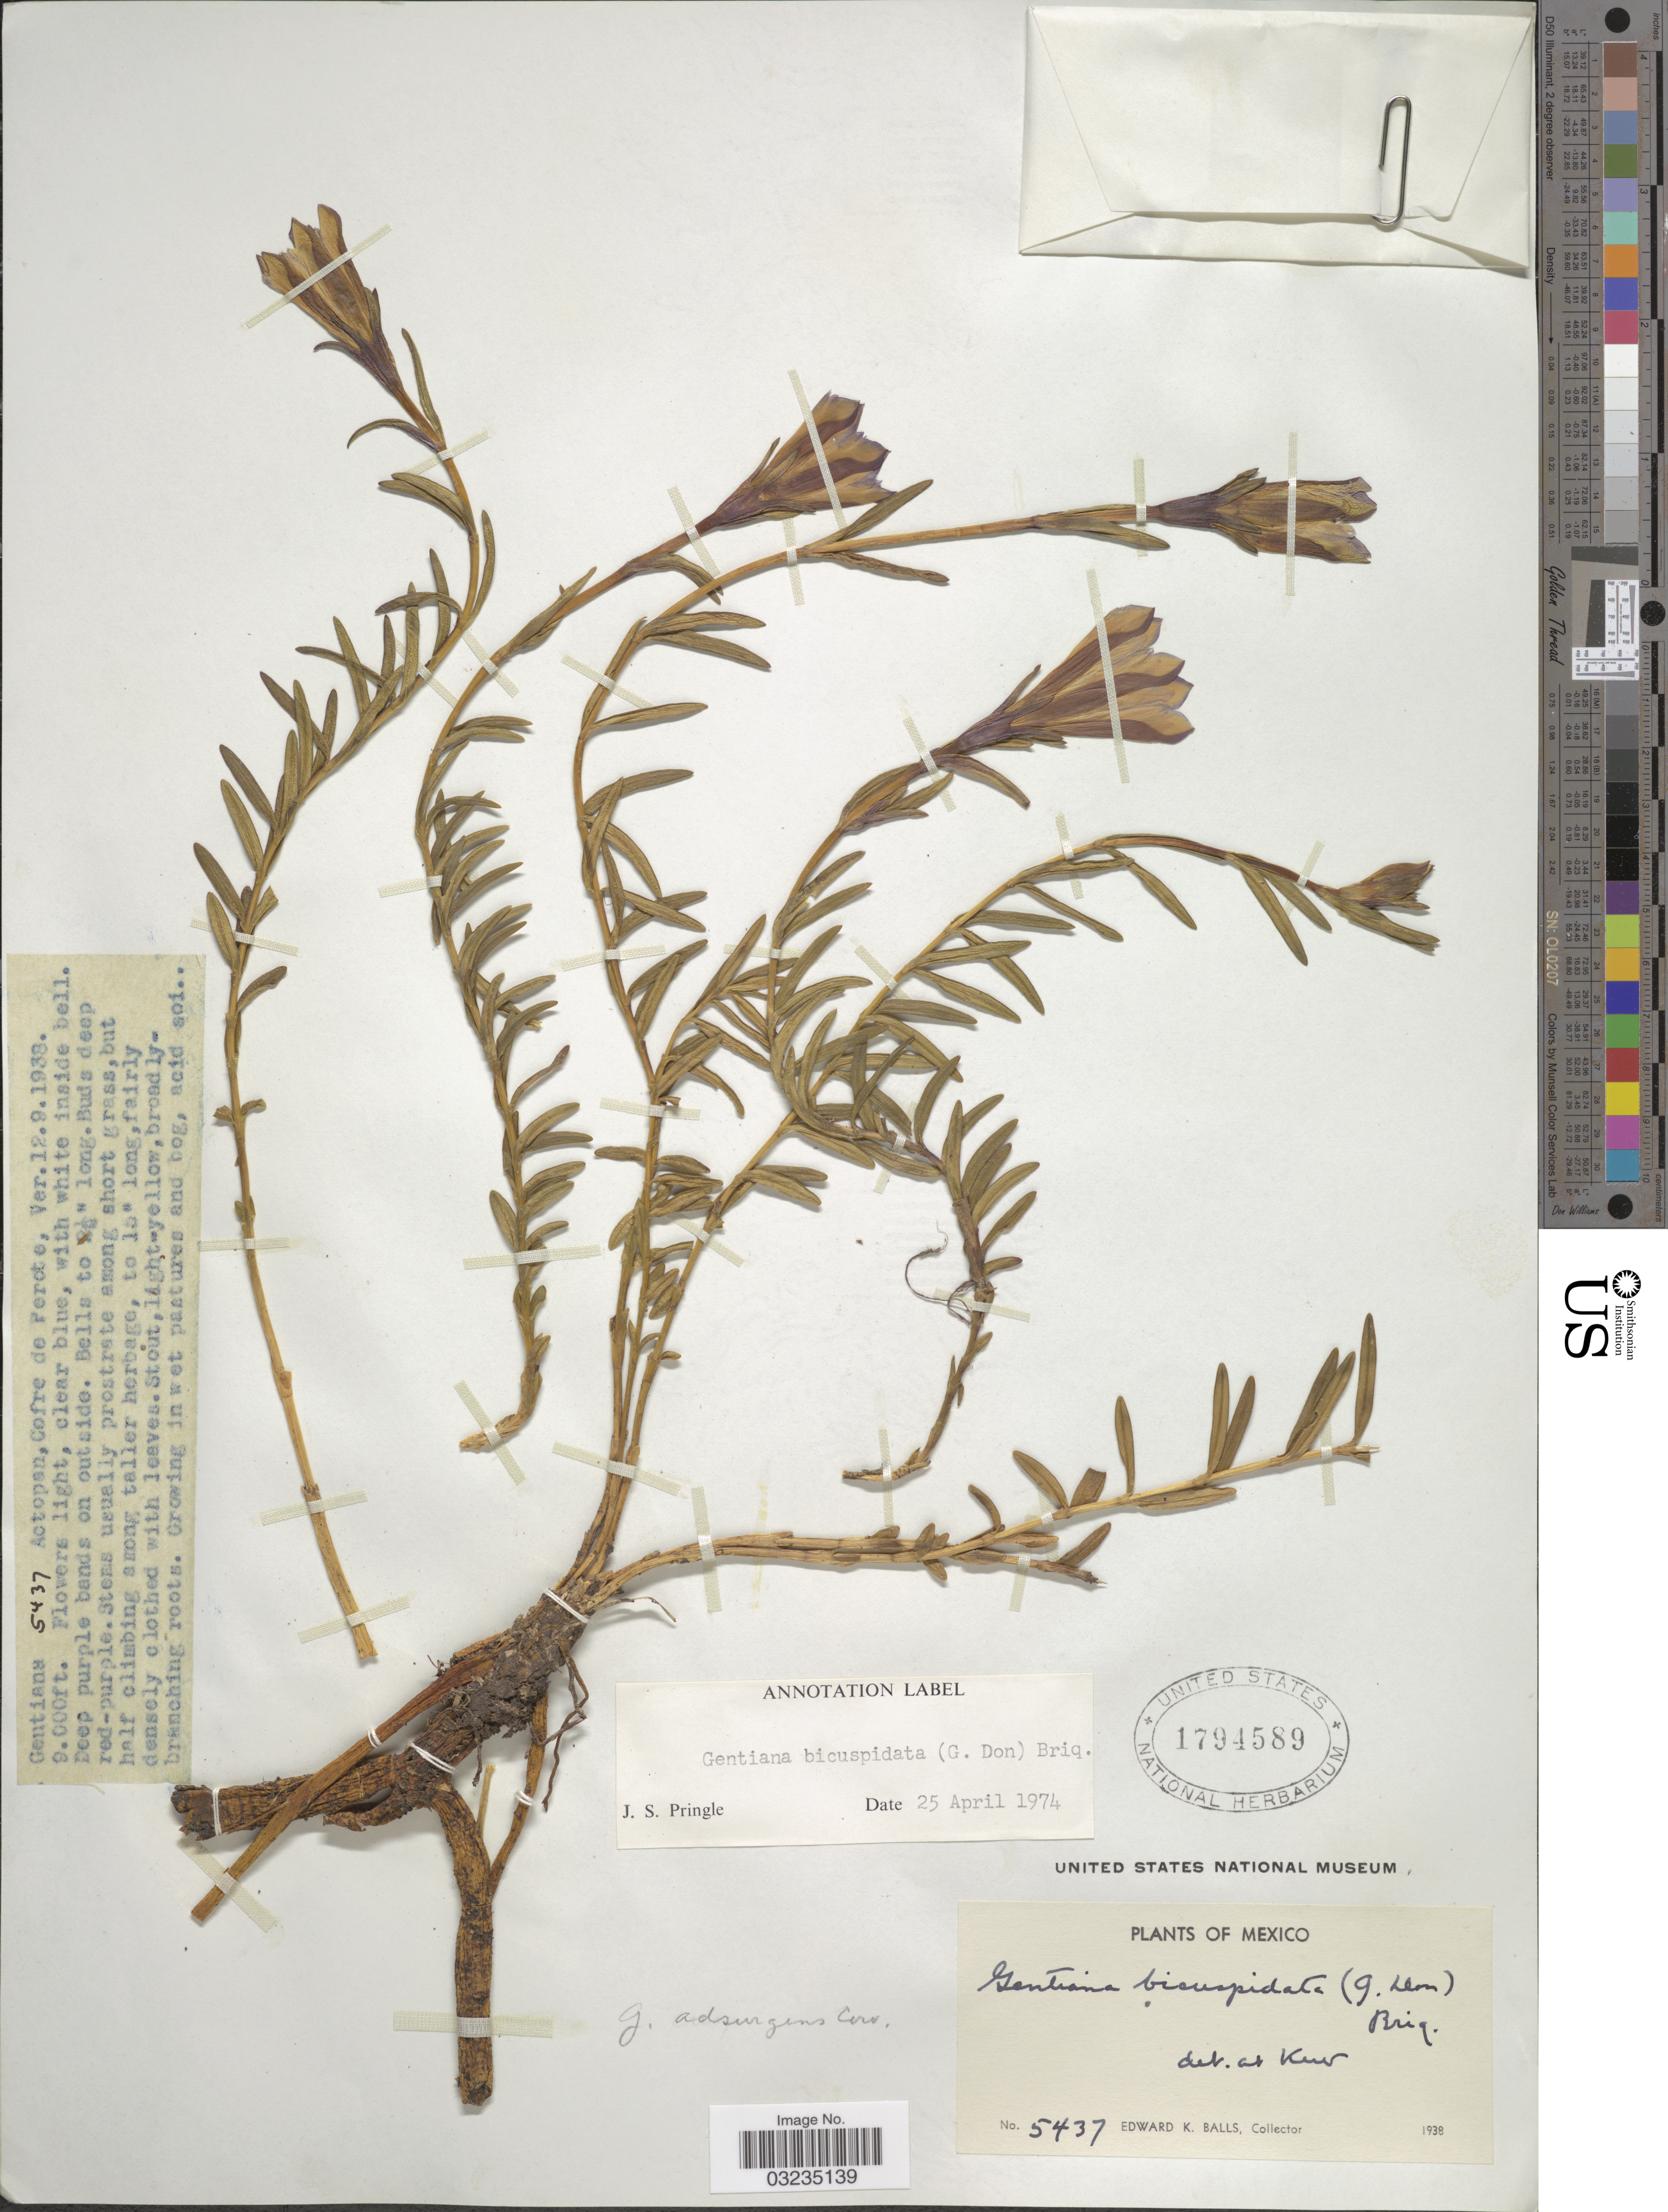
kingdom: Plantae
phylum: Tracheophyta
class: Magnoliopsida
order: Gentianales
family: Gentianaceae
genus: Gentiana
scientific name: Gentiana bicuspidata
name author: (G. Don) Briq.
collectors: E. K. Balls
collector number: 5437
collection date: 1938-09-12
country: Mexico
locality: Actopan, Cofre de Perote.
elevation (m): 2743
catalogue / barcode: US 1794589